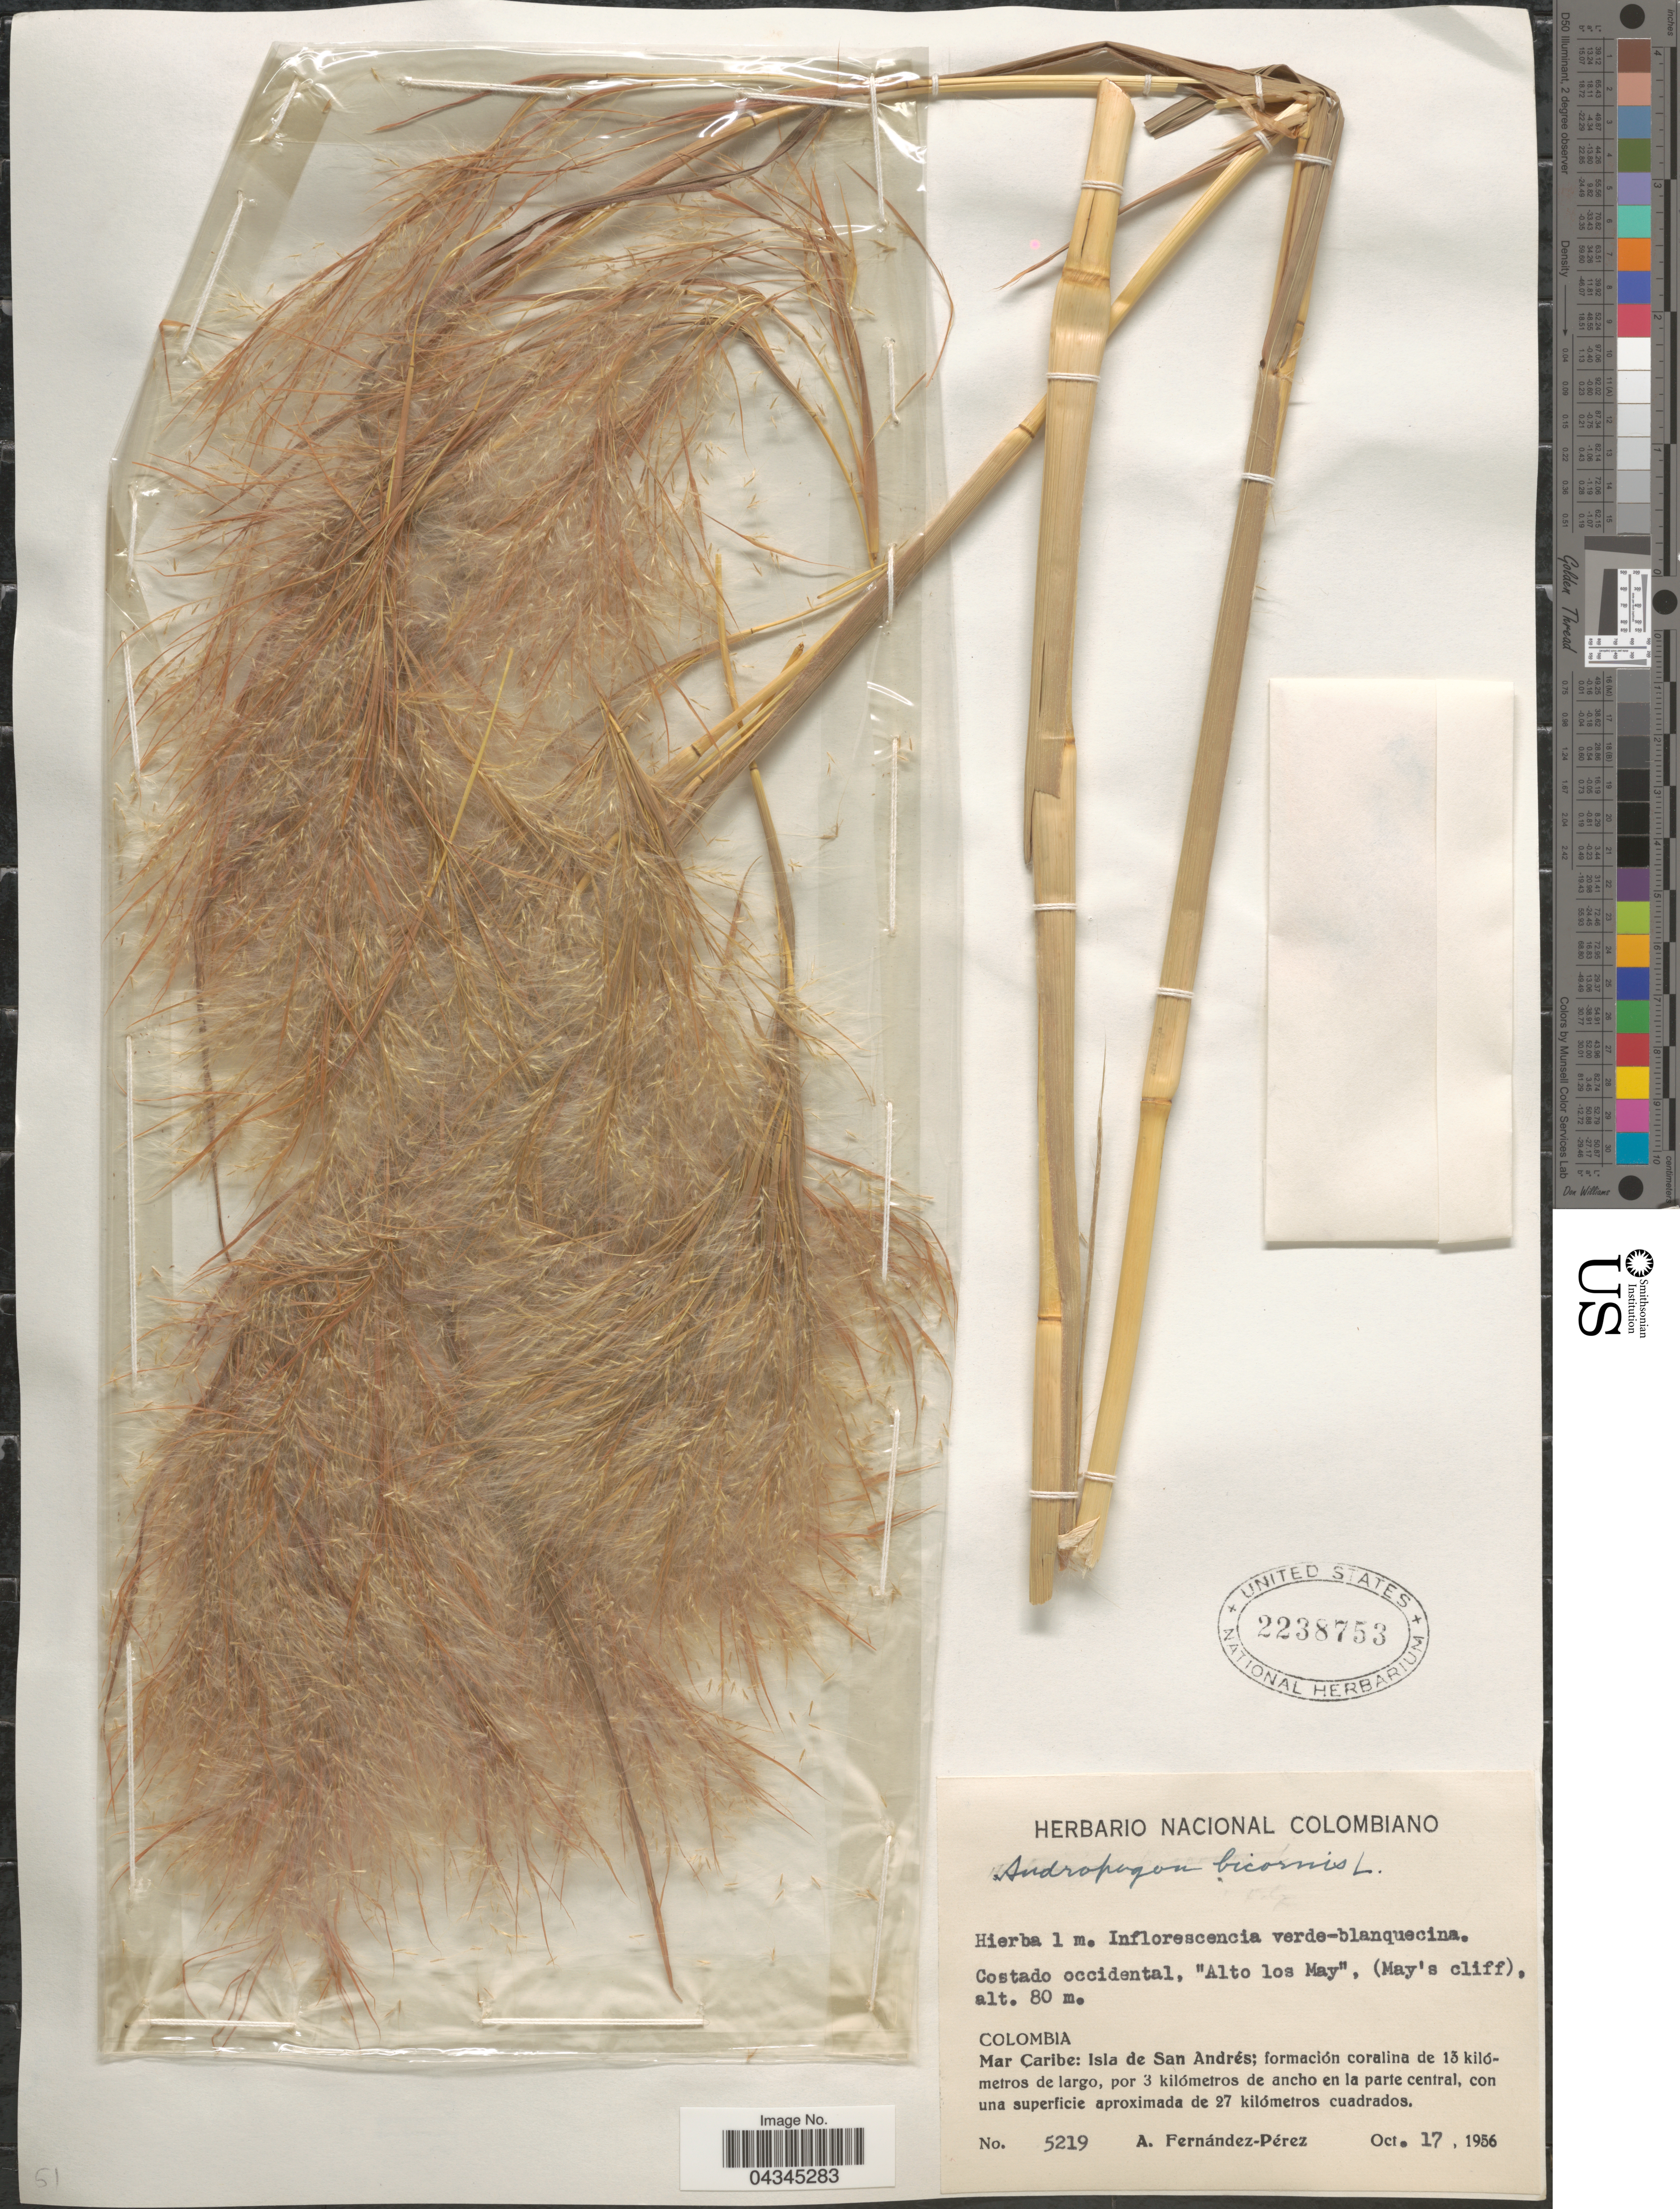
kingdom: Plantae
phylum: Tracheophyta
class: Liliopsida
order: Poales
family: Poaceae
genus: Andropogon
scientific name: Andropogon bicornis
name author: L.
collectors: A. Fernández-Pérez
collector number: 5219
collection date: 1956-10-17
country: Colombia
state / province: San Andres y Providencia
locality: Costado occidental, "Alto los May", (May's cliff). Mar Caribe: Isla de San Andrés; formación coralina de 10 kilometros de largo, por 3 kilómetros de ancho en la parte central, con una superficie aproximada de 27 kilómetros cuadrados.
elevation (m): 80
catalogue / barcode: US 2238753